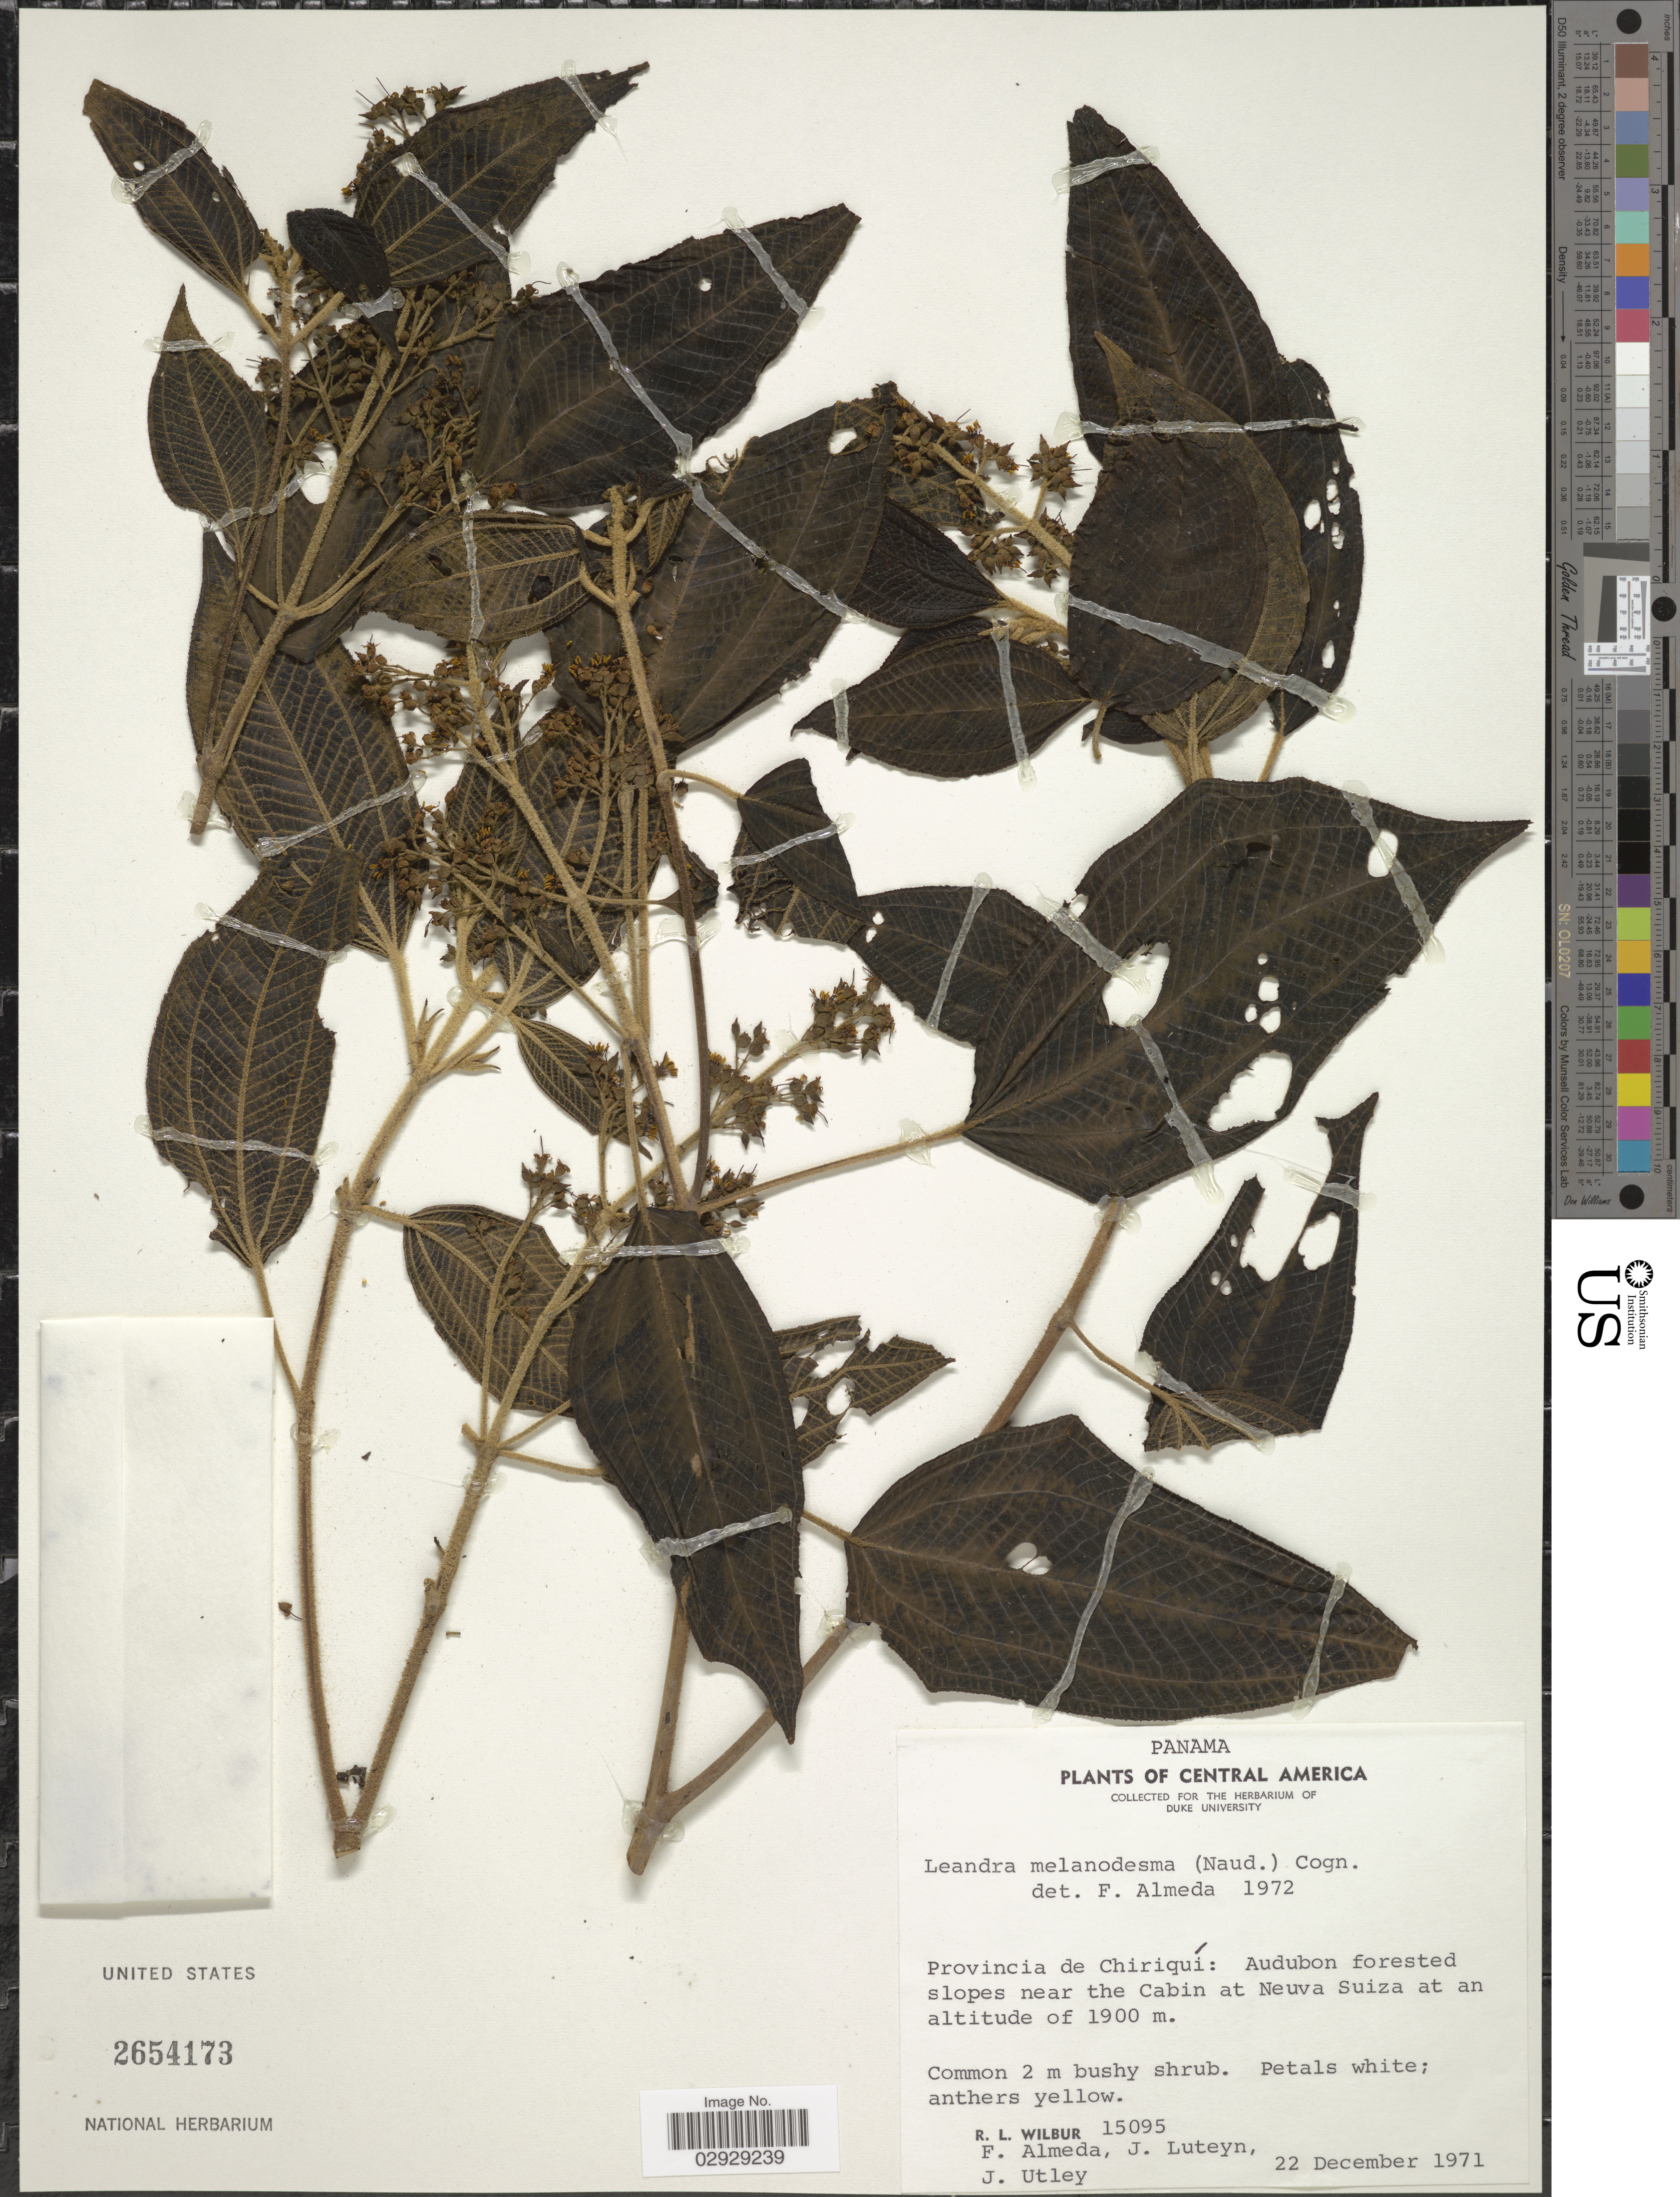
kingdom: Plantae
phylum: Tracheophyta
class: Magnoliopsida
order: Myrtales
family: Melastomataceae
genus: Leandra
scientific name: Leandra melanodesma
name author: (Naudin) Cogn.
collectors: R. L. Wilbur, F. Almeda, J. L. Luteyn & J. Utley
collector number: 15095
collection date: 1971-12-22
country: Panama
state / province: Chiriqui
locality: Near the Cabin at Neuva Suiza.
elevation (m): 1900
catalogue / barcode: US 2654173